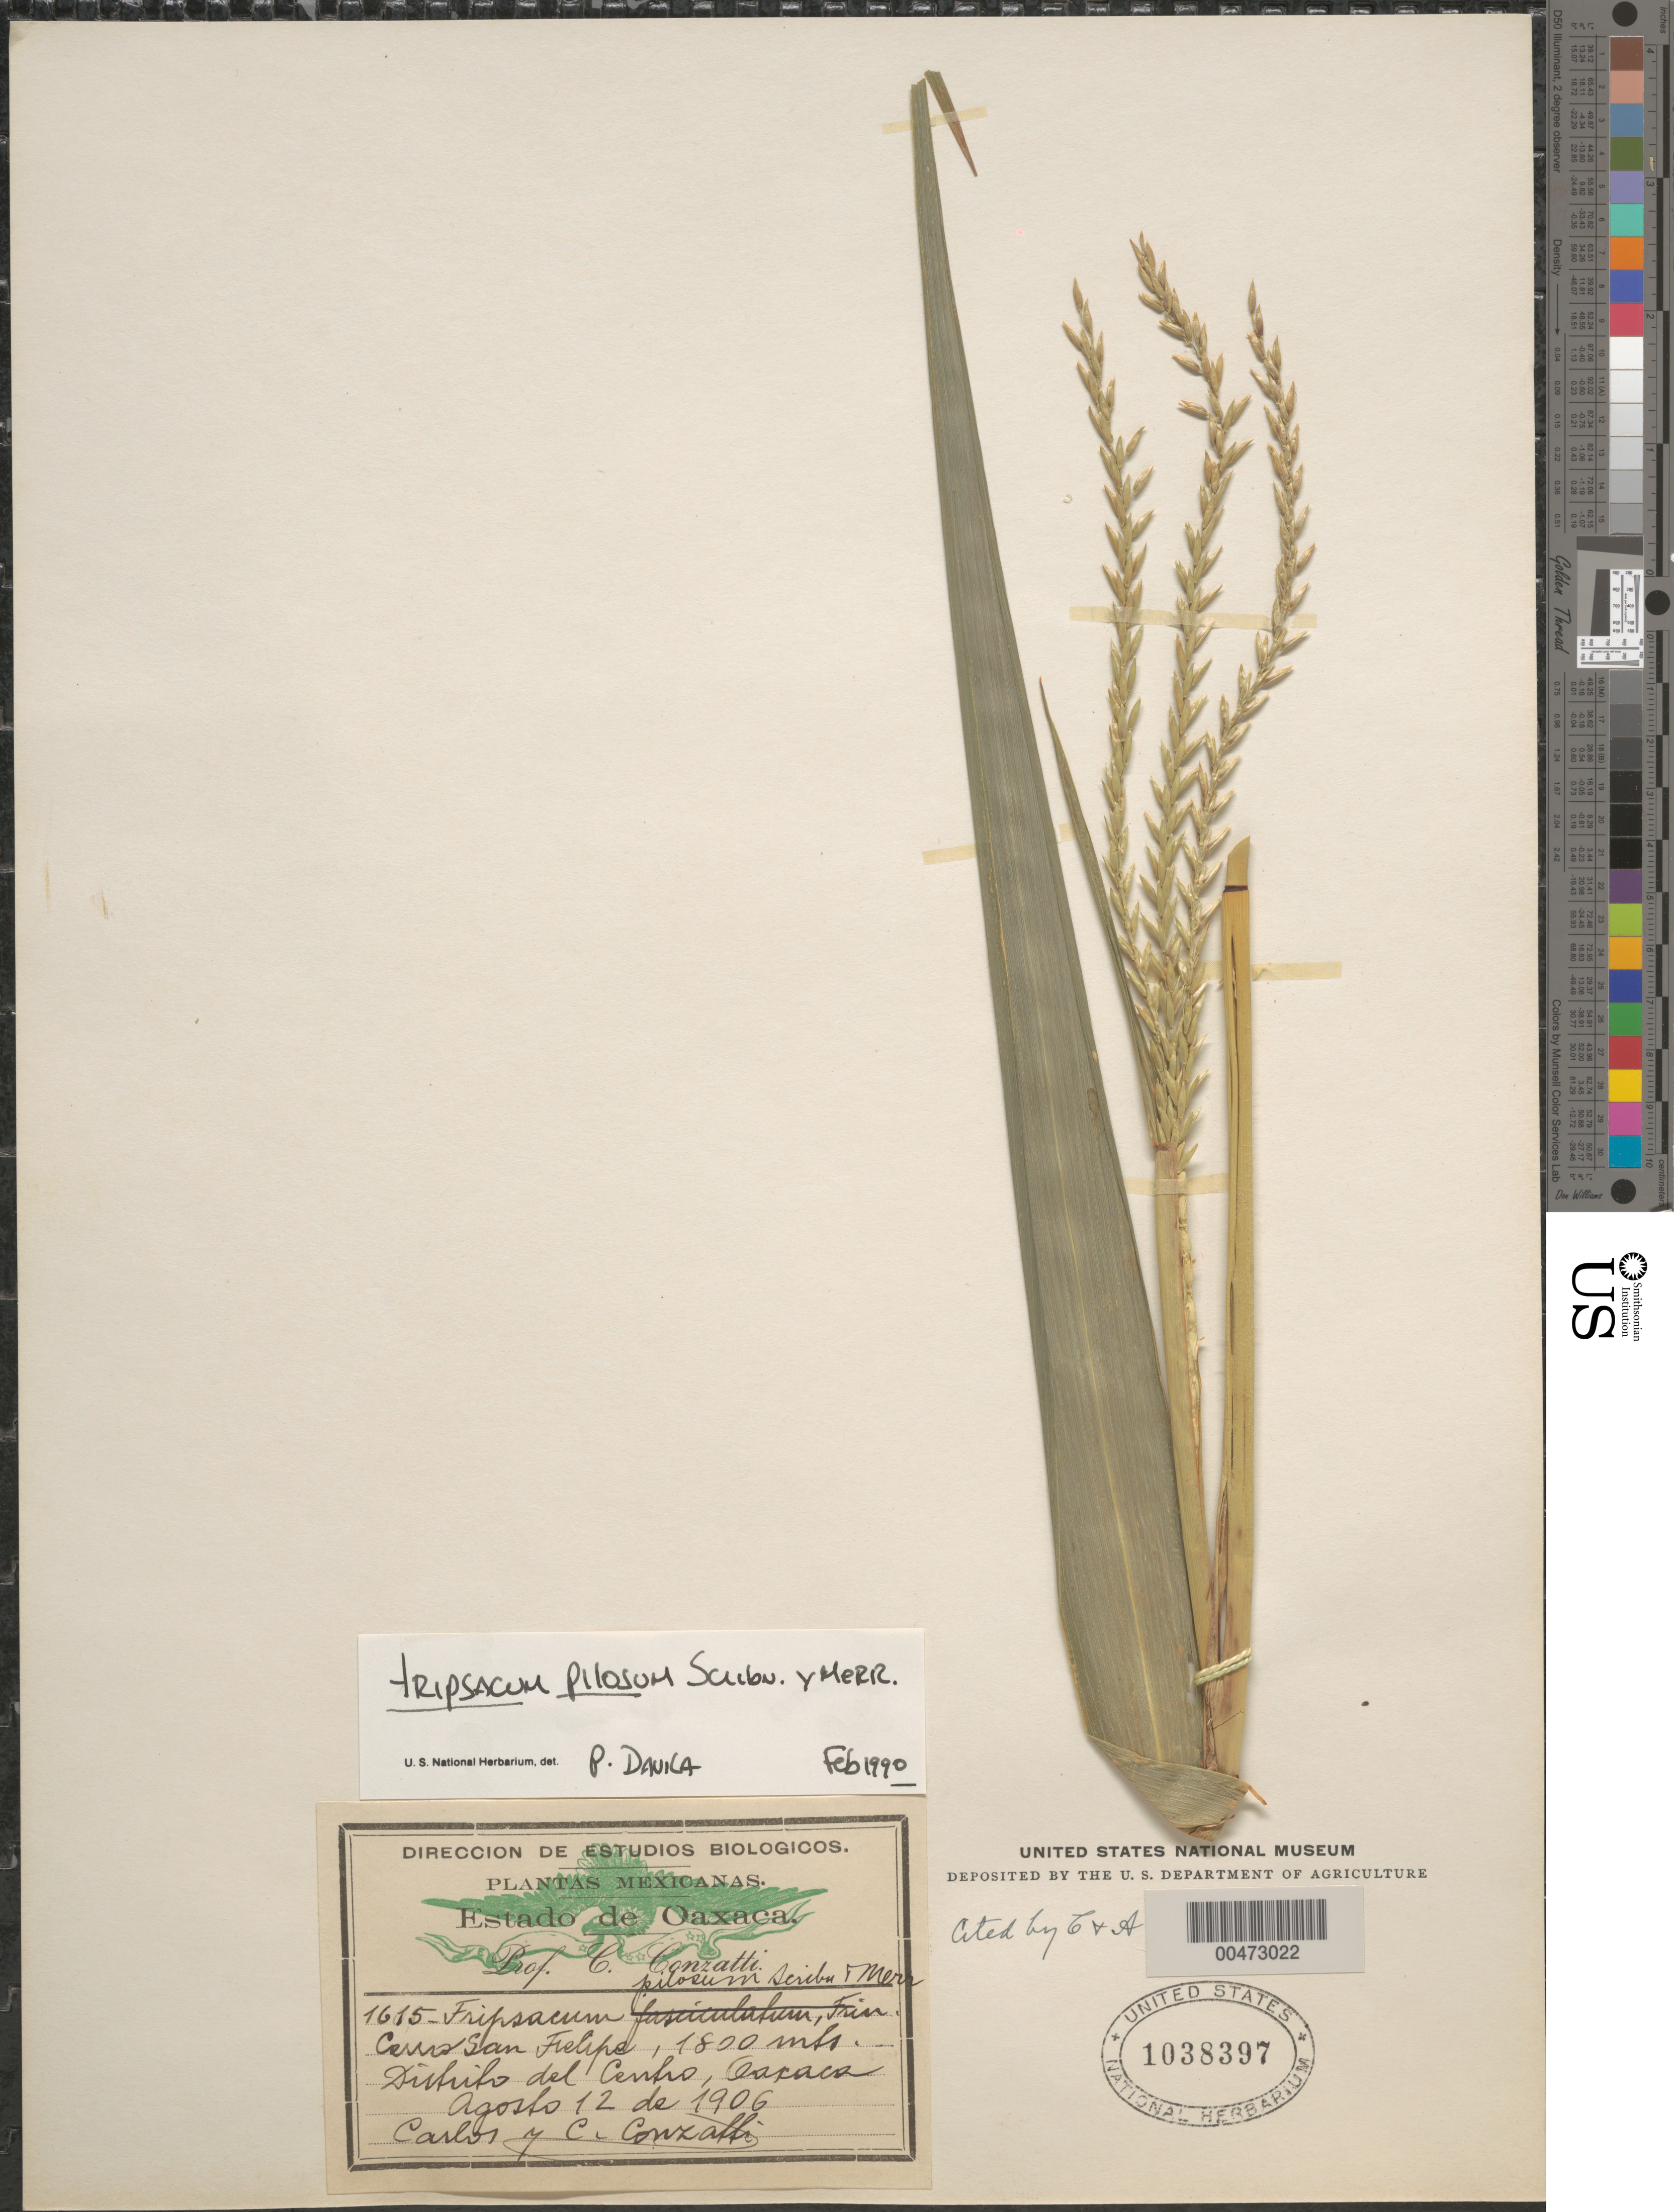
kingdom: Plantae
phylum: Tracheophyta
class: Liliopsida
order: Poales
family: Poaceae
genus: Tripsacum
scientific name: Tripsacum pilosum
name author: Scribn. & Merr.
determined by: Dávila, P. D.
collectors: C. Conzatti & -- Carlos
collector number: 1615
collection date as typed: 12 Aug 1906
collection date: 1906-08-12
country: Mexico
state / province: Oaxaca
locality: Cerro San Felipe, Dist del Centro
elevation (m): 1800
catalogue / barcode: US 1038397